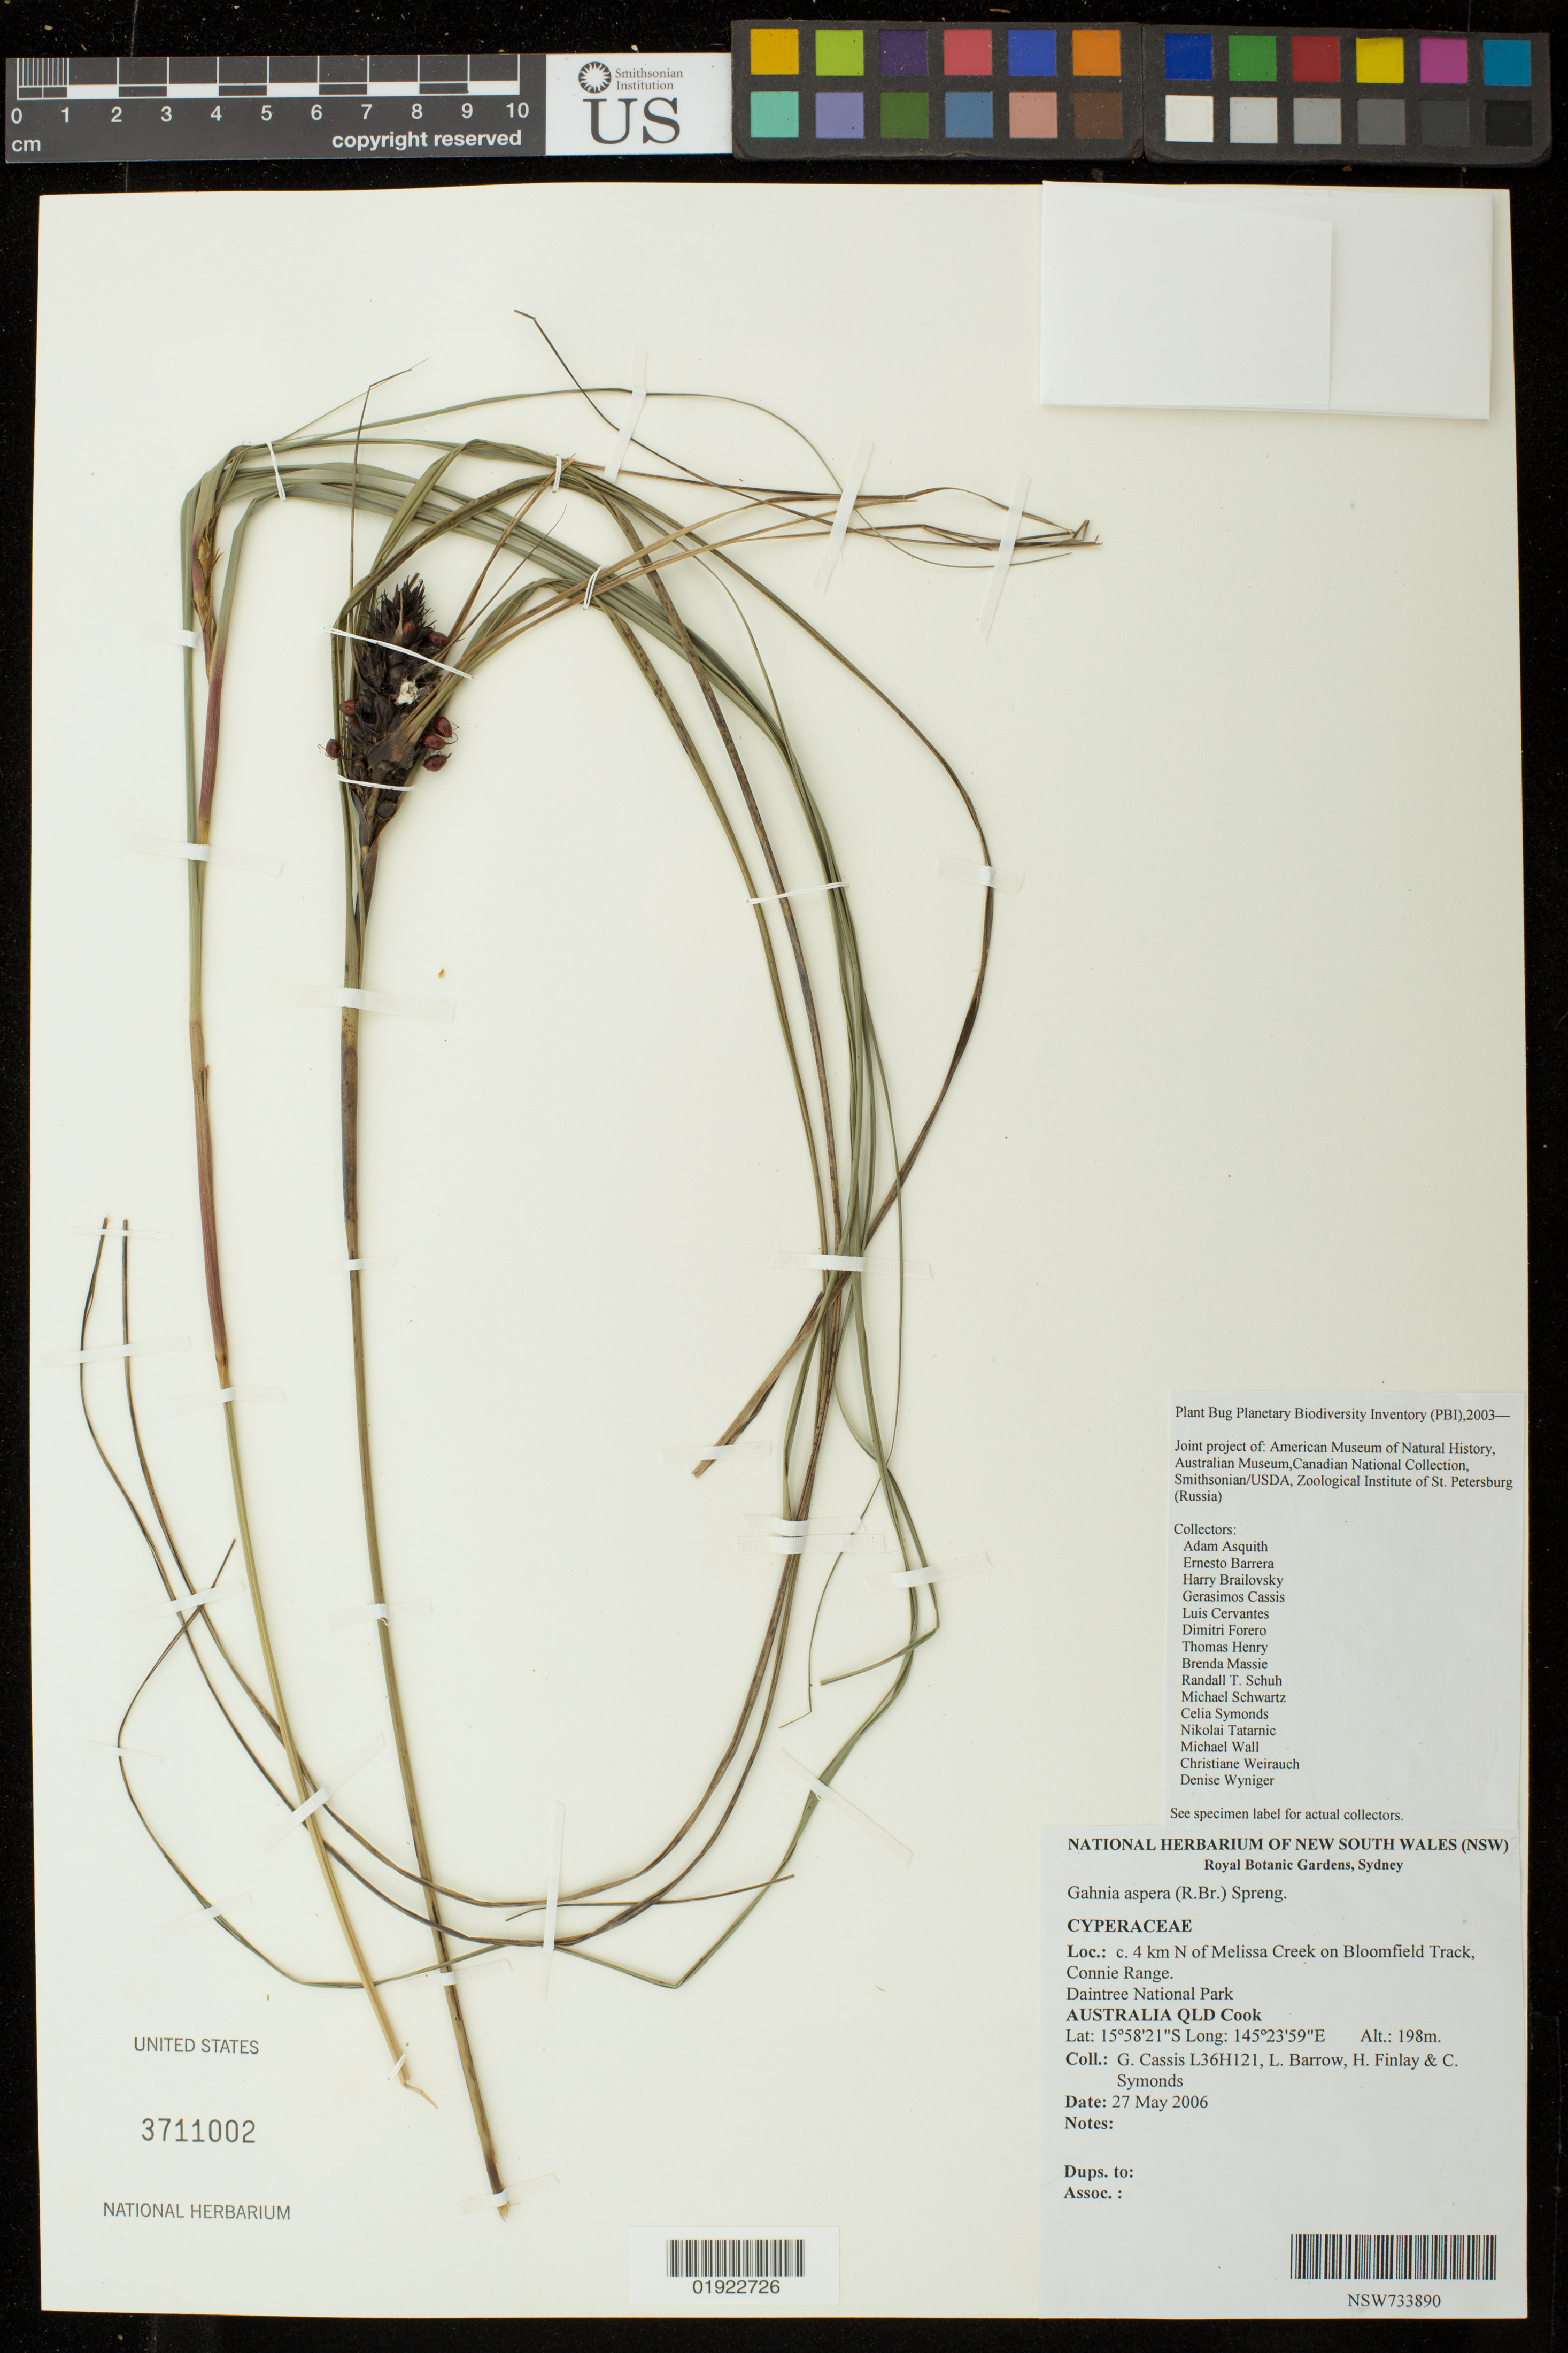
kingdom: Plantae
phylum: Tracheophyta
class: Liliopsida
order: Poales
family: Cyperaceae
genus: Gahnia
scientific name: Gahnia aspera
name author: (R. Br.) Spreng.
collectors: G. Cassis, L. Barrow, H. Finlay & C. Symonds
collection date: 2006-05-27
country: Australia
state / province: New South Wales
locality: c. 4 km N of Melissa Creek on Bloomfield Track, Connie Range. Daintree National Park. Australia QLD Cook.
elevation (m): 198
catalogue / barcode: US 3711002